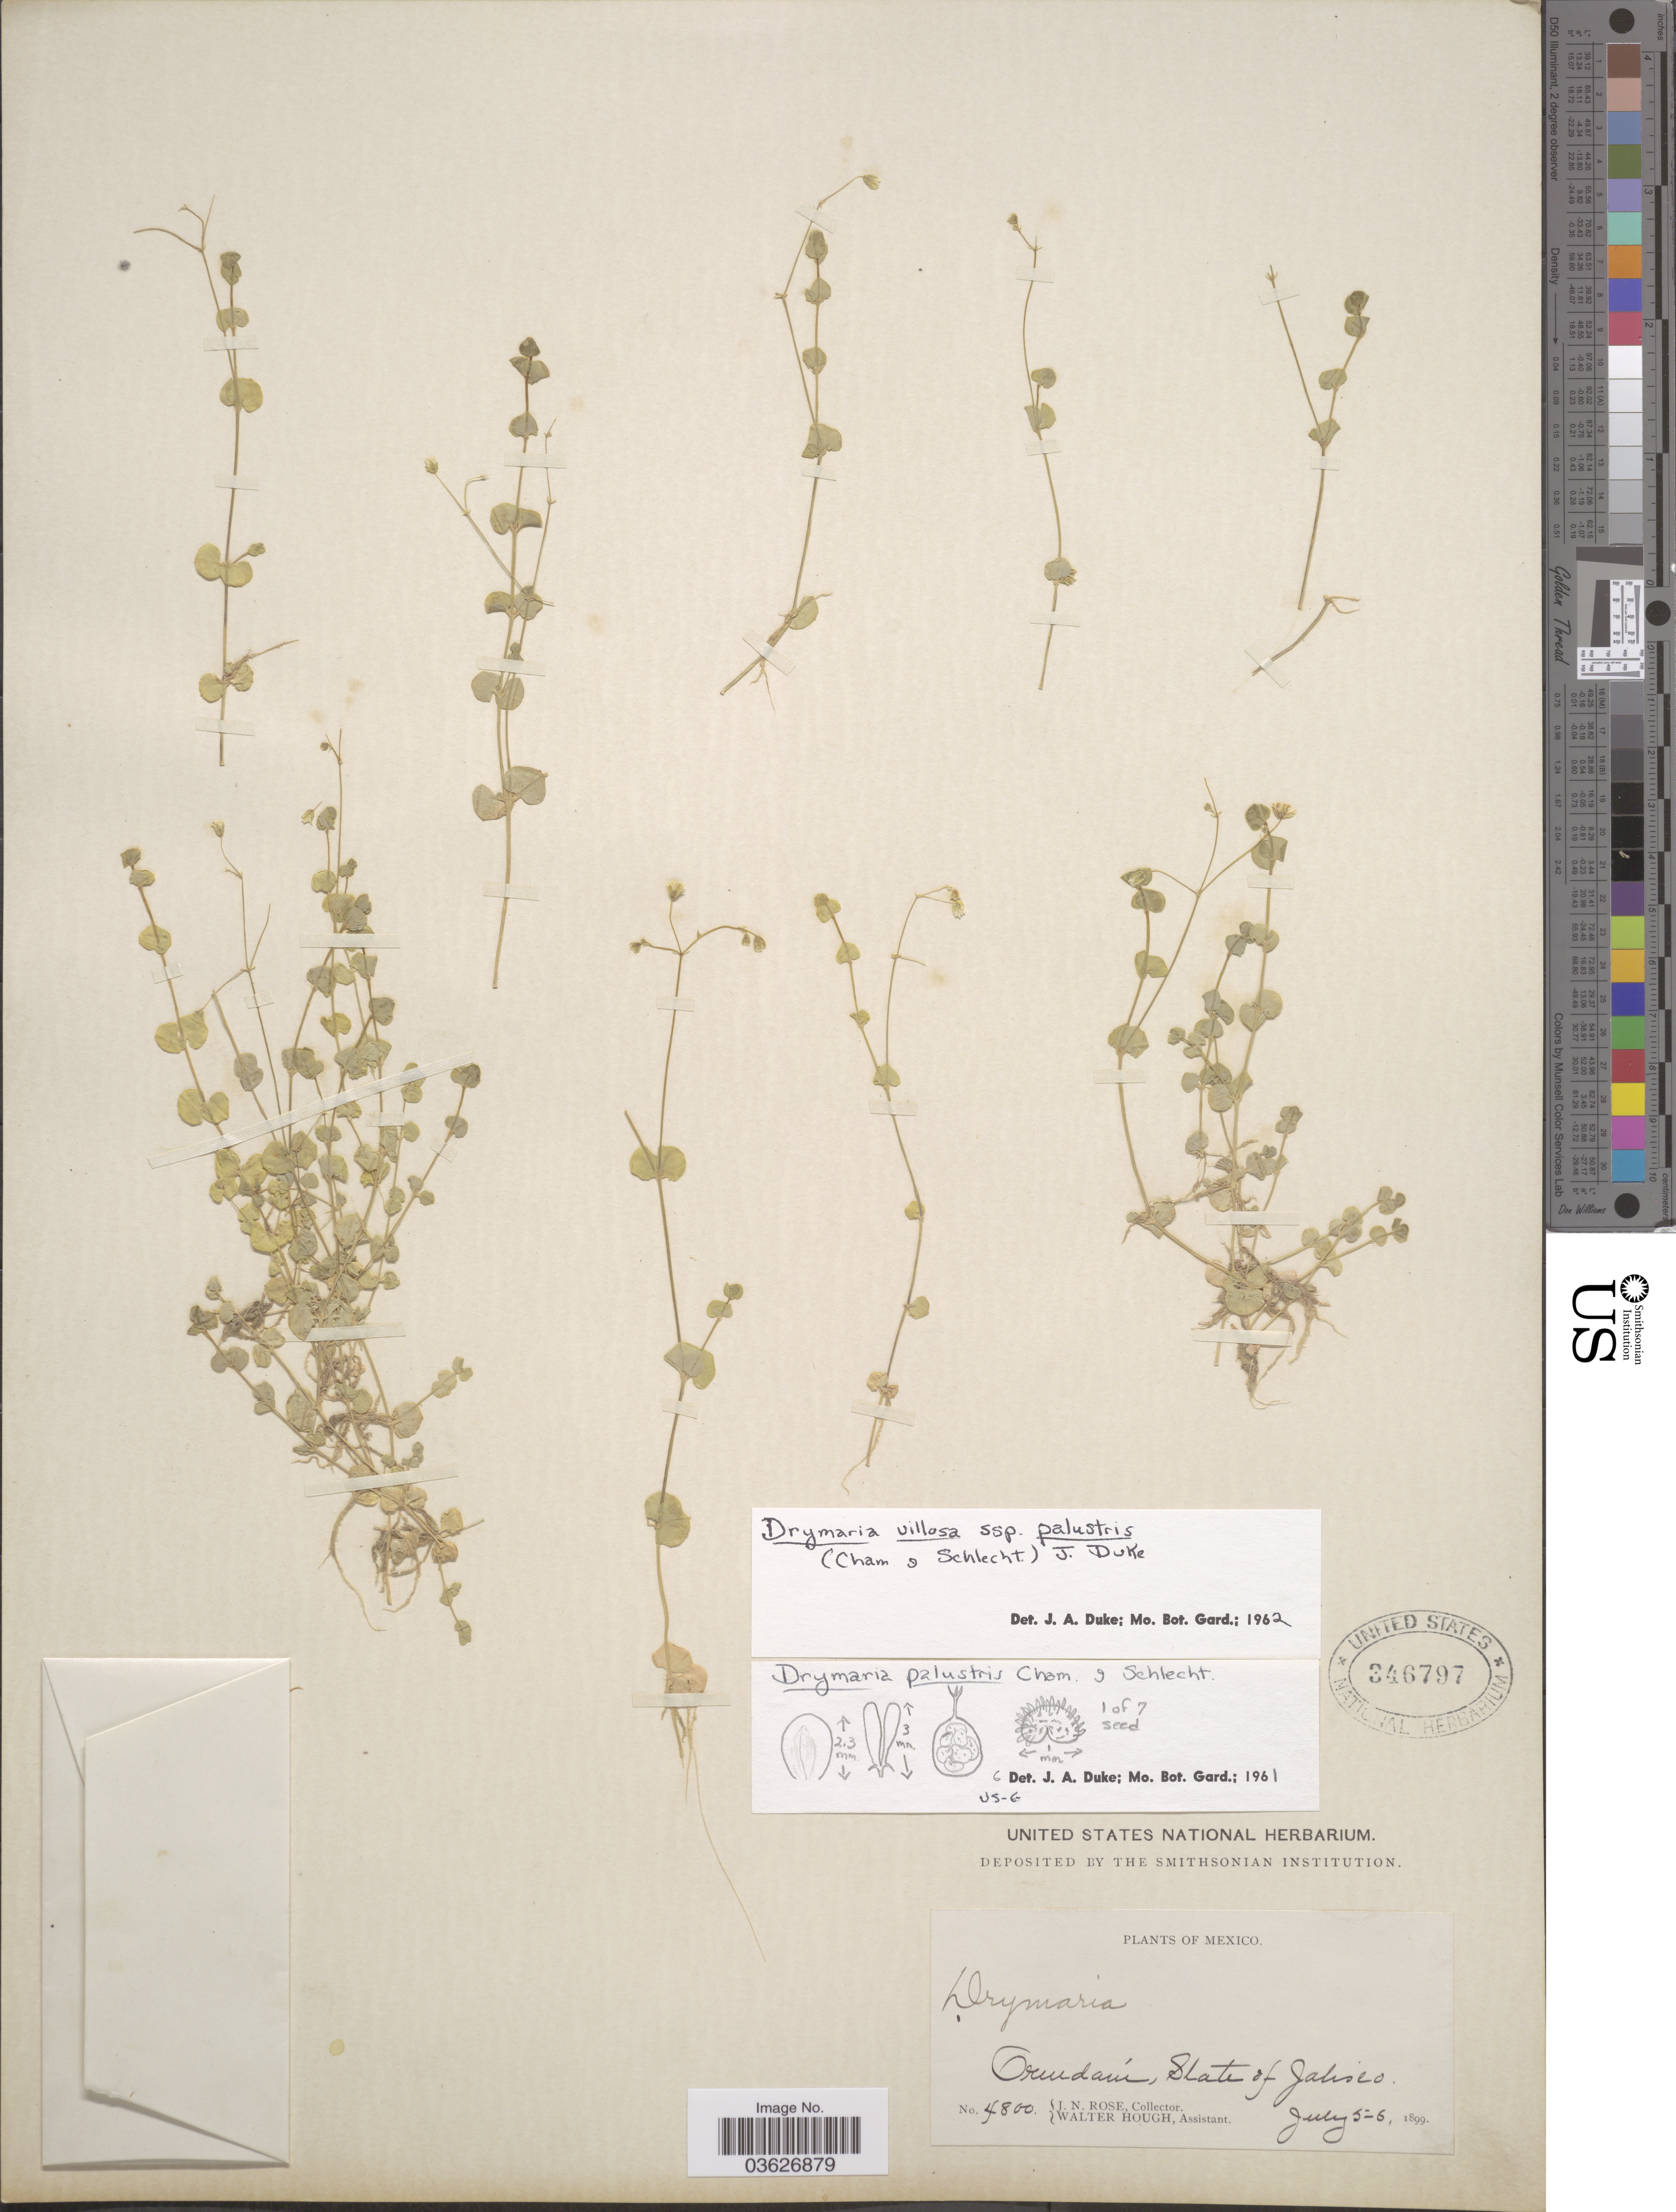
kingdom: Plantae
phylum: Tracheophyta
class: Magnoliopsida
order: Caryophyllales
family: Caryophyllaceae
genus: Drymaria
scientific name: Drymaria villosa subsp. palustris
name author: (Cham. & Schltdl.) J.A. Duke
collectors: J. N. Rose & W. Hough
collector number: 4800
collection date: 1899-07-05/1899-07-06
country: Mexico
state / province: Jalisco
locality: Orendáin.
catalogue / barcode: US 346797